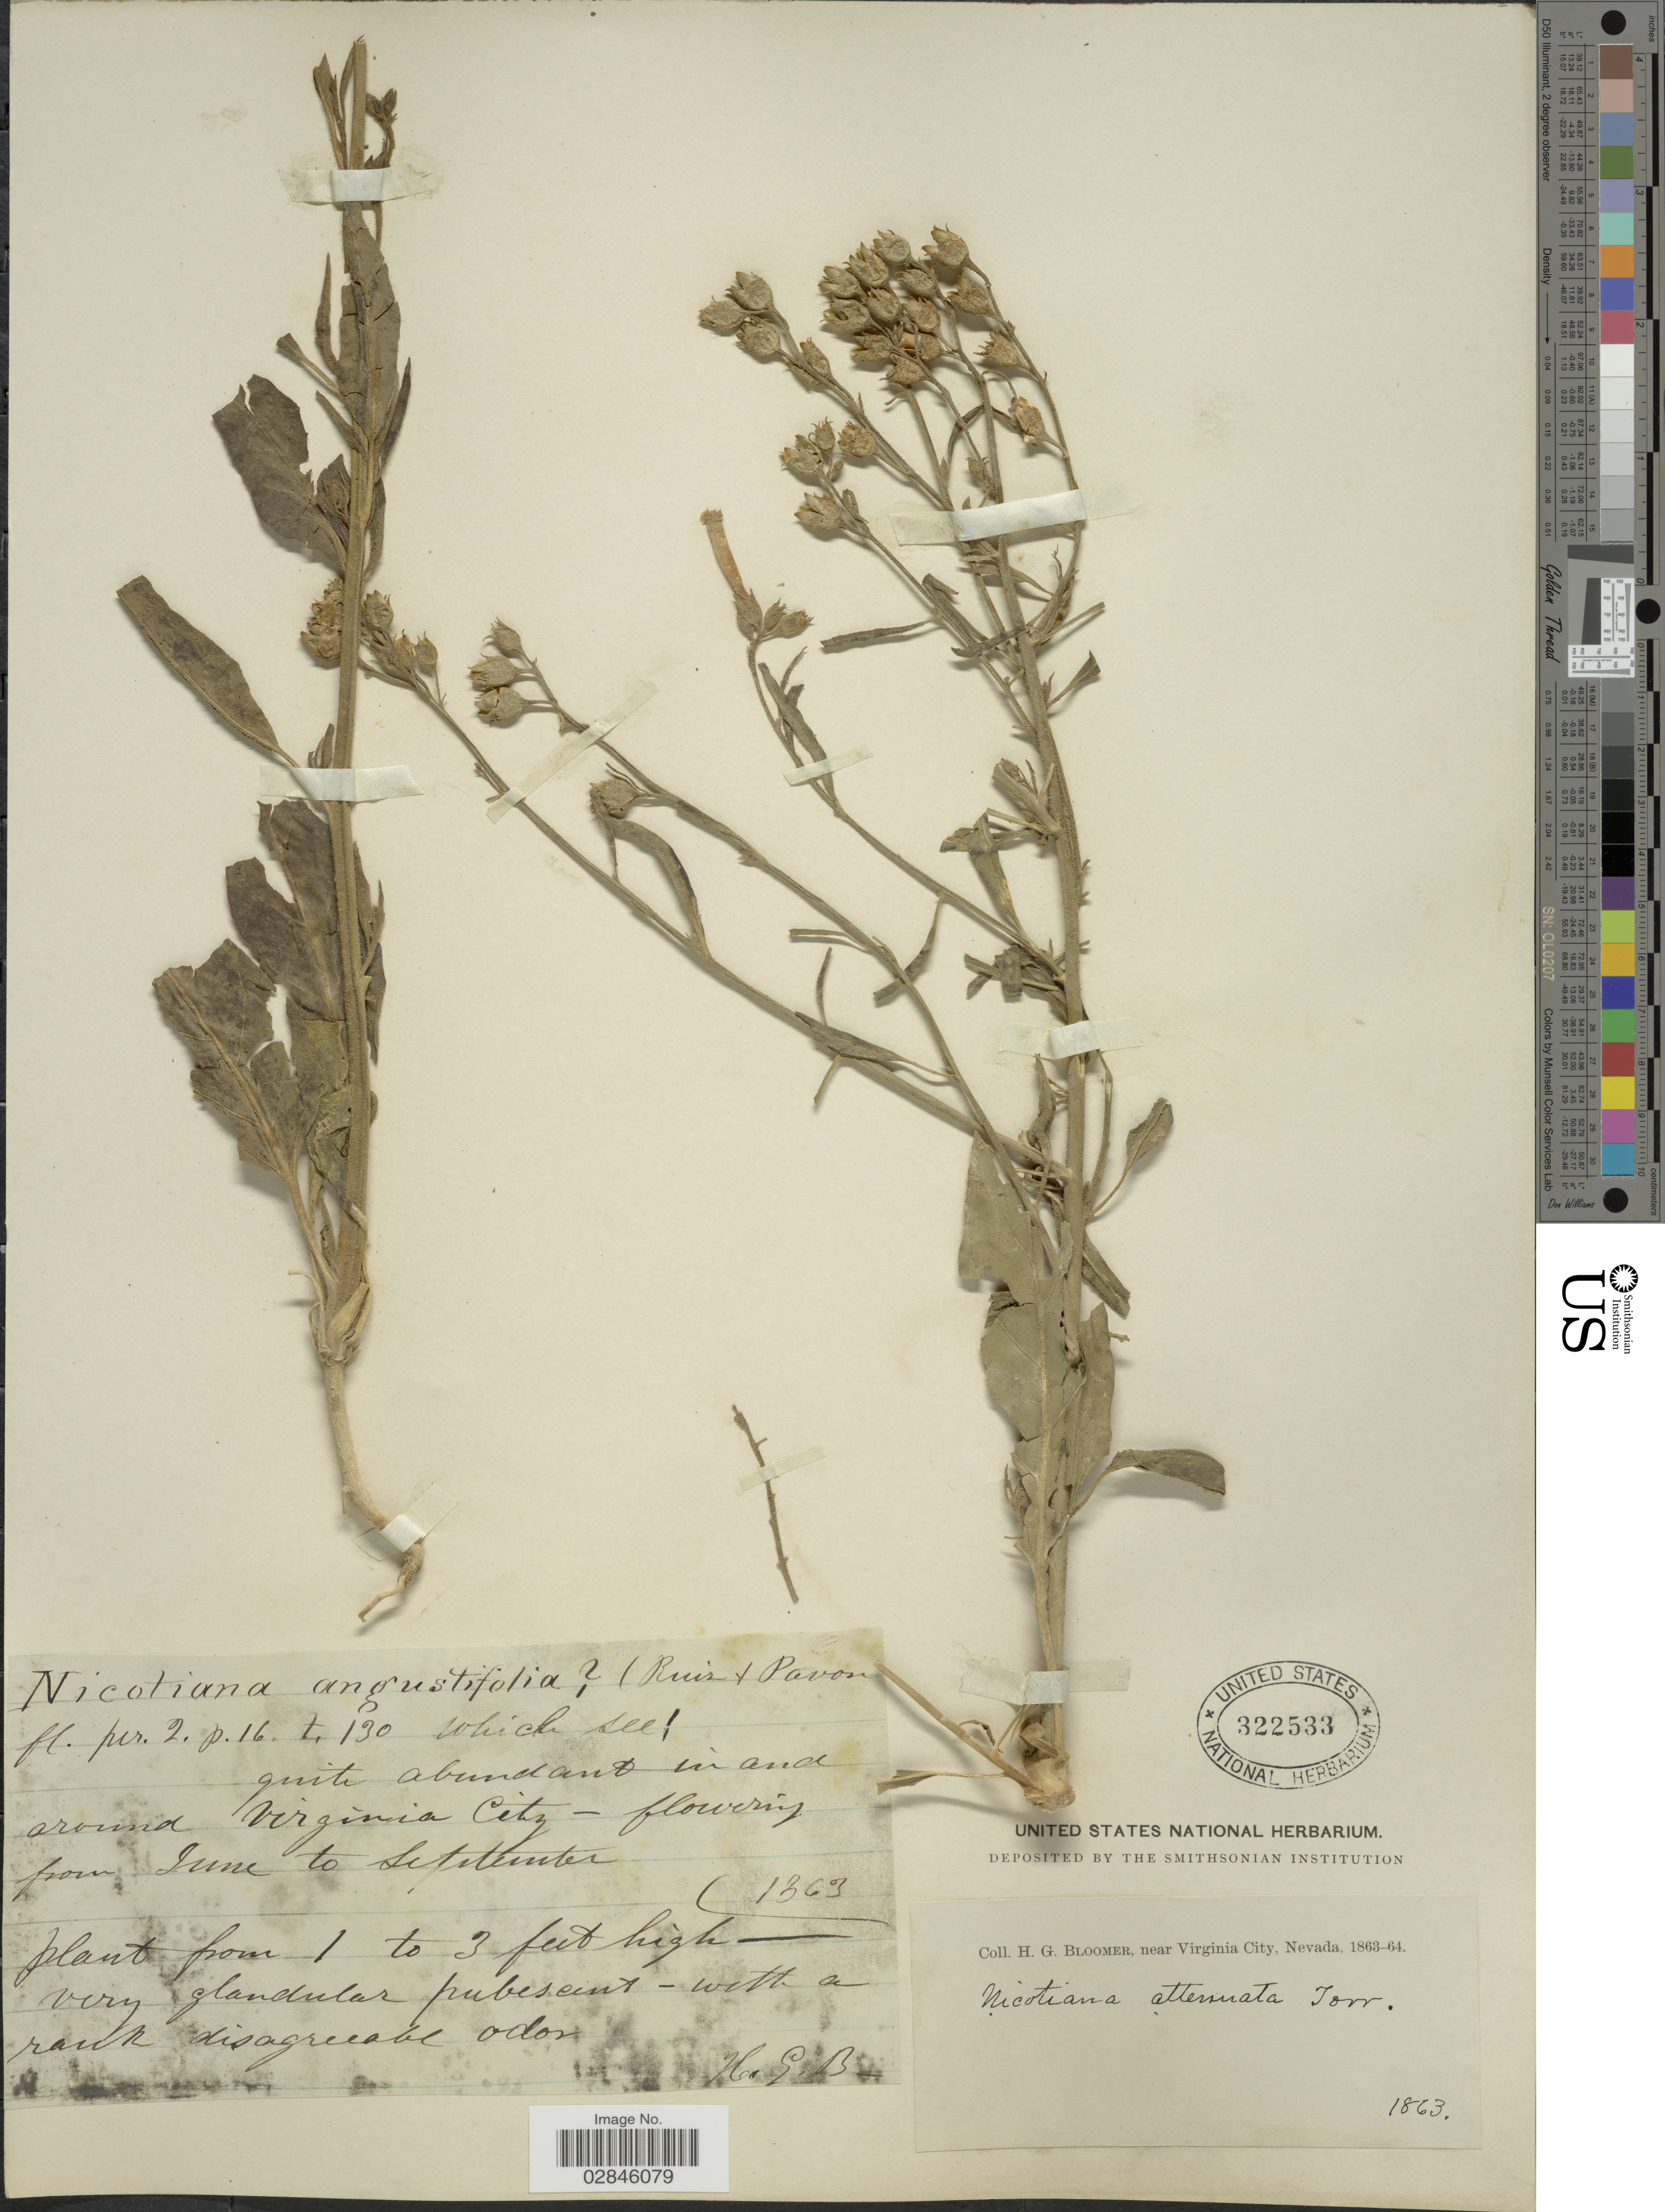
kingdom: Plantae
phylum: Tracheophyta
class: Magnoliopsida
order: Solanales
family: Solanaceae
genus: Nicotiana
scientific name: Nicotiana attenuata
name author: Torr. ex S. Watson in C. King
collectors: H. Bloomer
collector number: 1363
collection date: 1863-06/1863-09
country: United States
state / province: Nevada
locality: Near Virginia City.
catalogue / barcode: US 322533